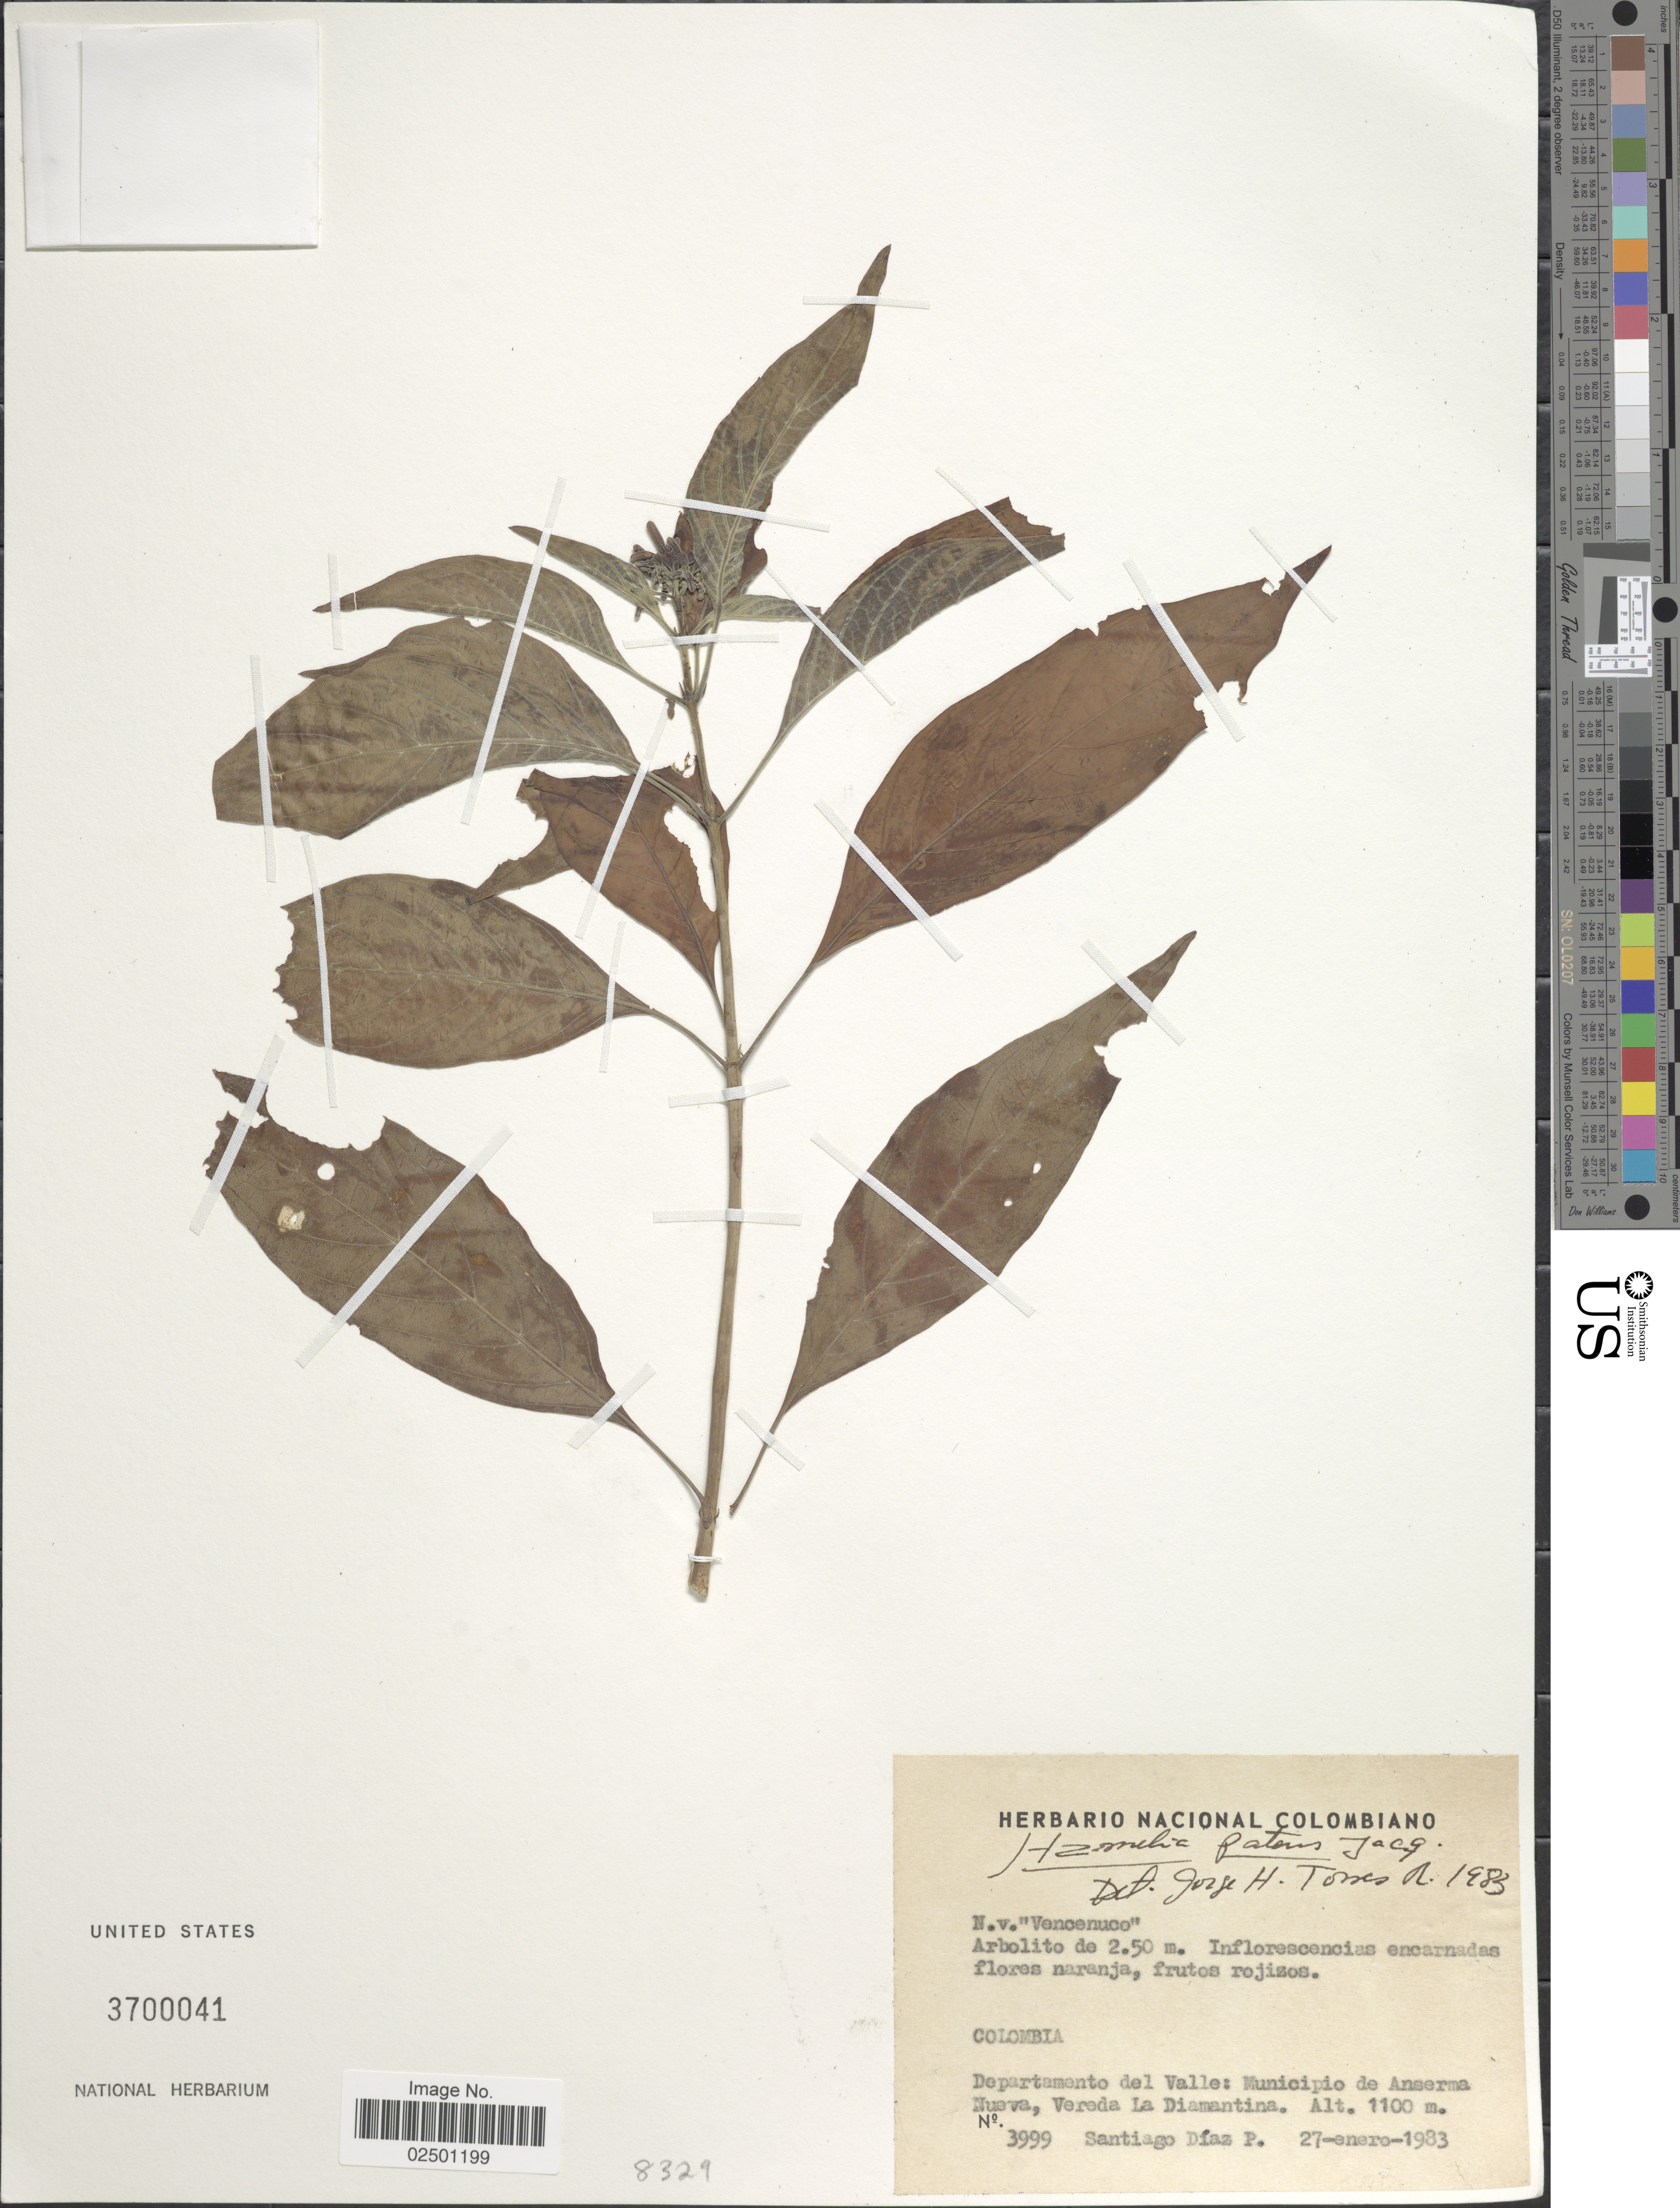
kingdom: Plantae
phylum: Tracheophyta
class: Magnoliopsida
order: Gentianales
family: Rubiaceae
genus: Hamelia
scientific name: Hamelia patens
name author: Jacq.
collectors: S. Díaz Píedrahíta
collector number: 3999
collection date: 1983-01-27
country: Colombia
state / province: Valle del Cauca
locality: Departamento del Valle: Municipio de Anserma Nueva, Vereda La Diamantina.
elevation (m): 1100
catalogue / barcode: US 3700041